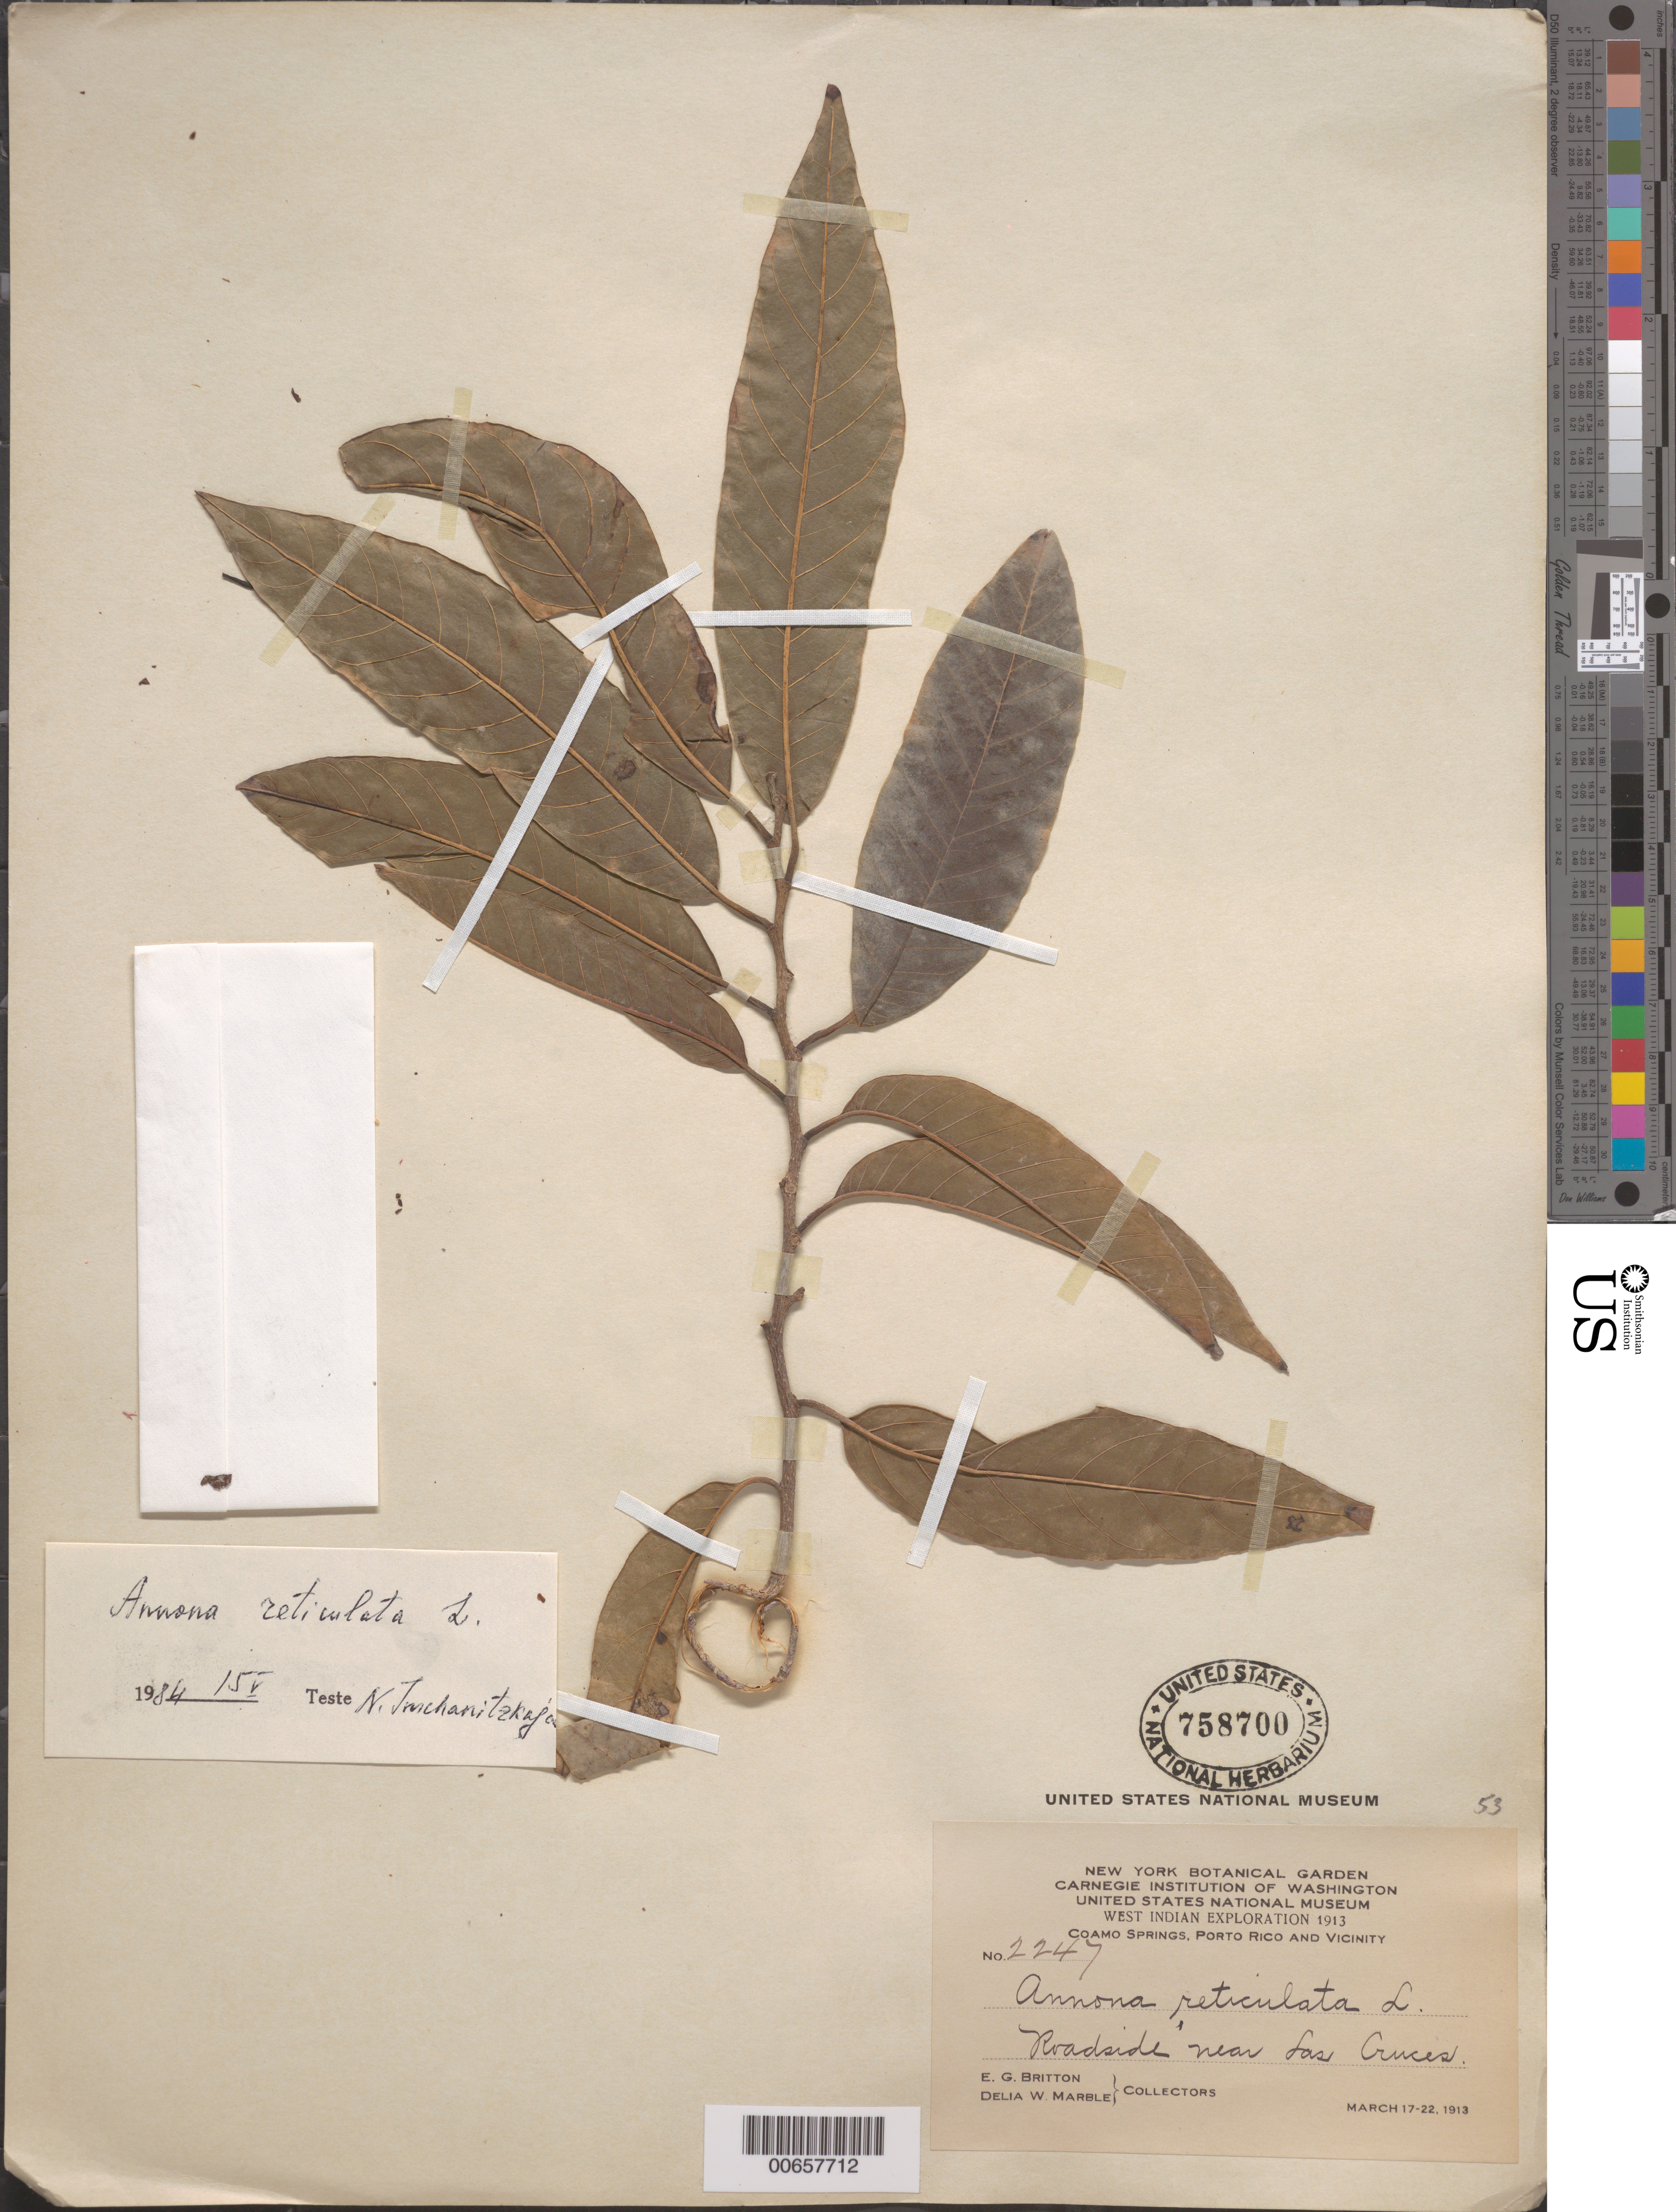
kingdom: Plantae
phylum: Tracheophyta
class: Magnoliopsida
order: Magnoliales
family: Annonaceae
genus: Annona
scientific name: Annona reticulata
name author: L.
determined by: McChanitzkaja, N.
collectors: E. G. Britton & D. W. Marble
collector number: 2247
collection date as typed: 17 Mar 1913 to 22 Mar 1913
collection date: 1913-03-17/1913-03-22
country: Puerto Rico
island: Greater Antilles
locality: Coamo Springs, vic of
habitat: Roadside near Las Cruces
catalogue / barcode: US 758700